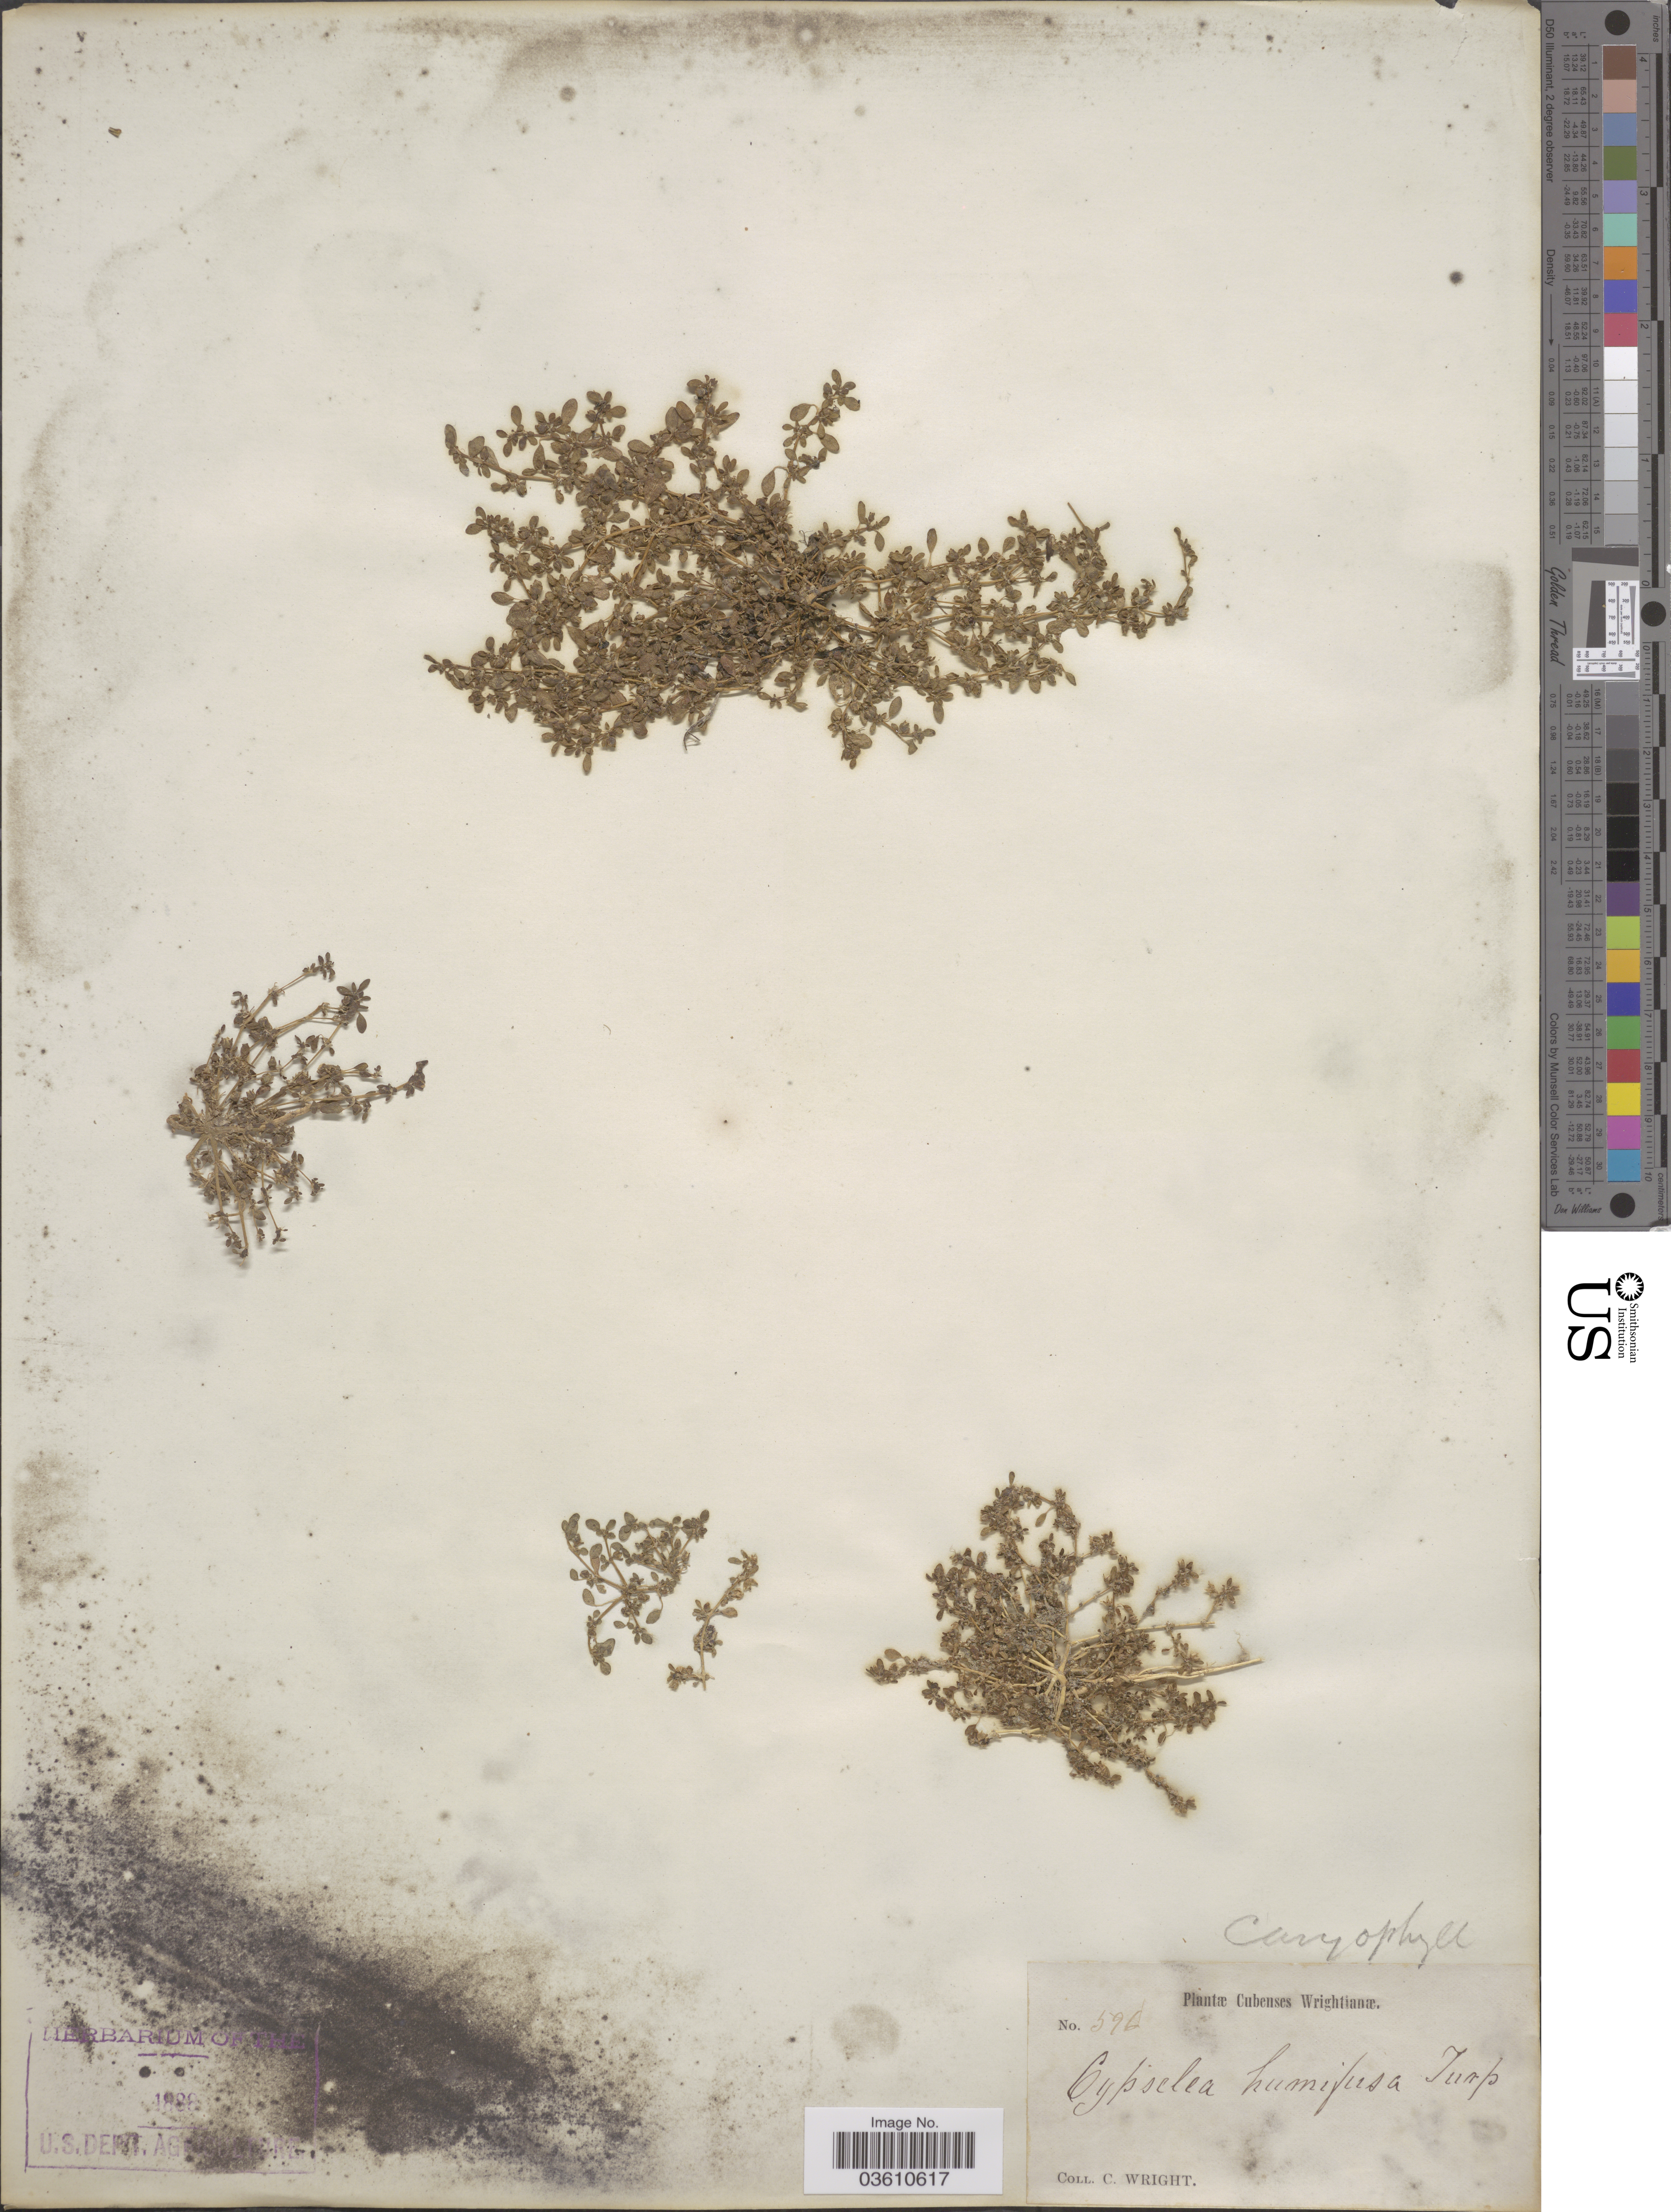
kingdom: Plantae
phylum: Tracheophyta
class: Magnoliopsida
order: Caryophyllales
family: Aizoaceae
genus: Sesuvium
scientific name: Sesuvium humifusum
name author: (Turpin) Bohley & G. Kadereit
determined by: Strong, Mark T., (BOT), Smithsonian Institution - National Museum of Natural History (UNITED STATES)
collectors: C. Wright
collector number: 596